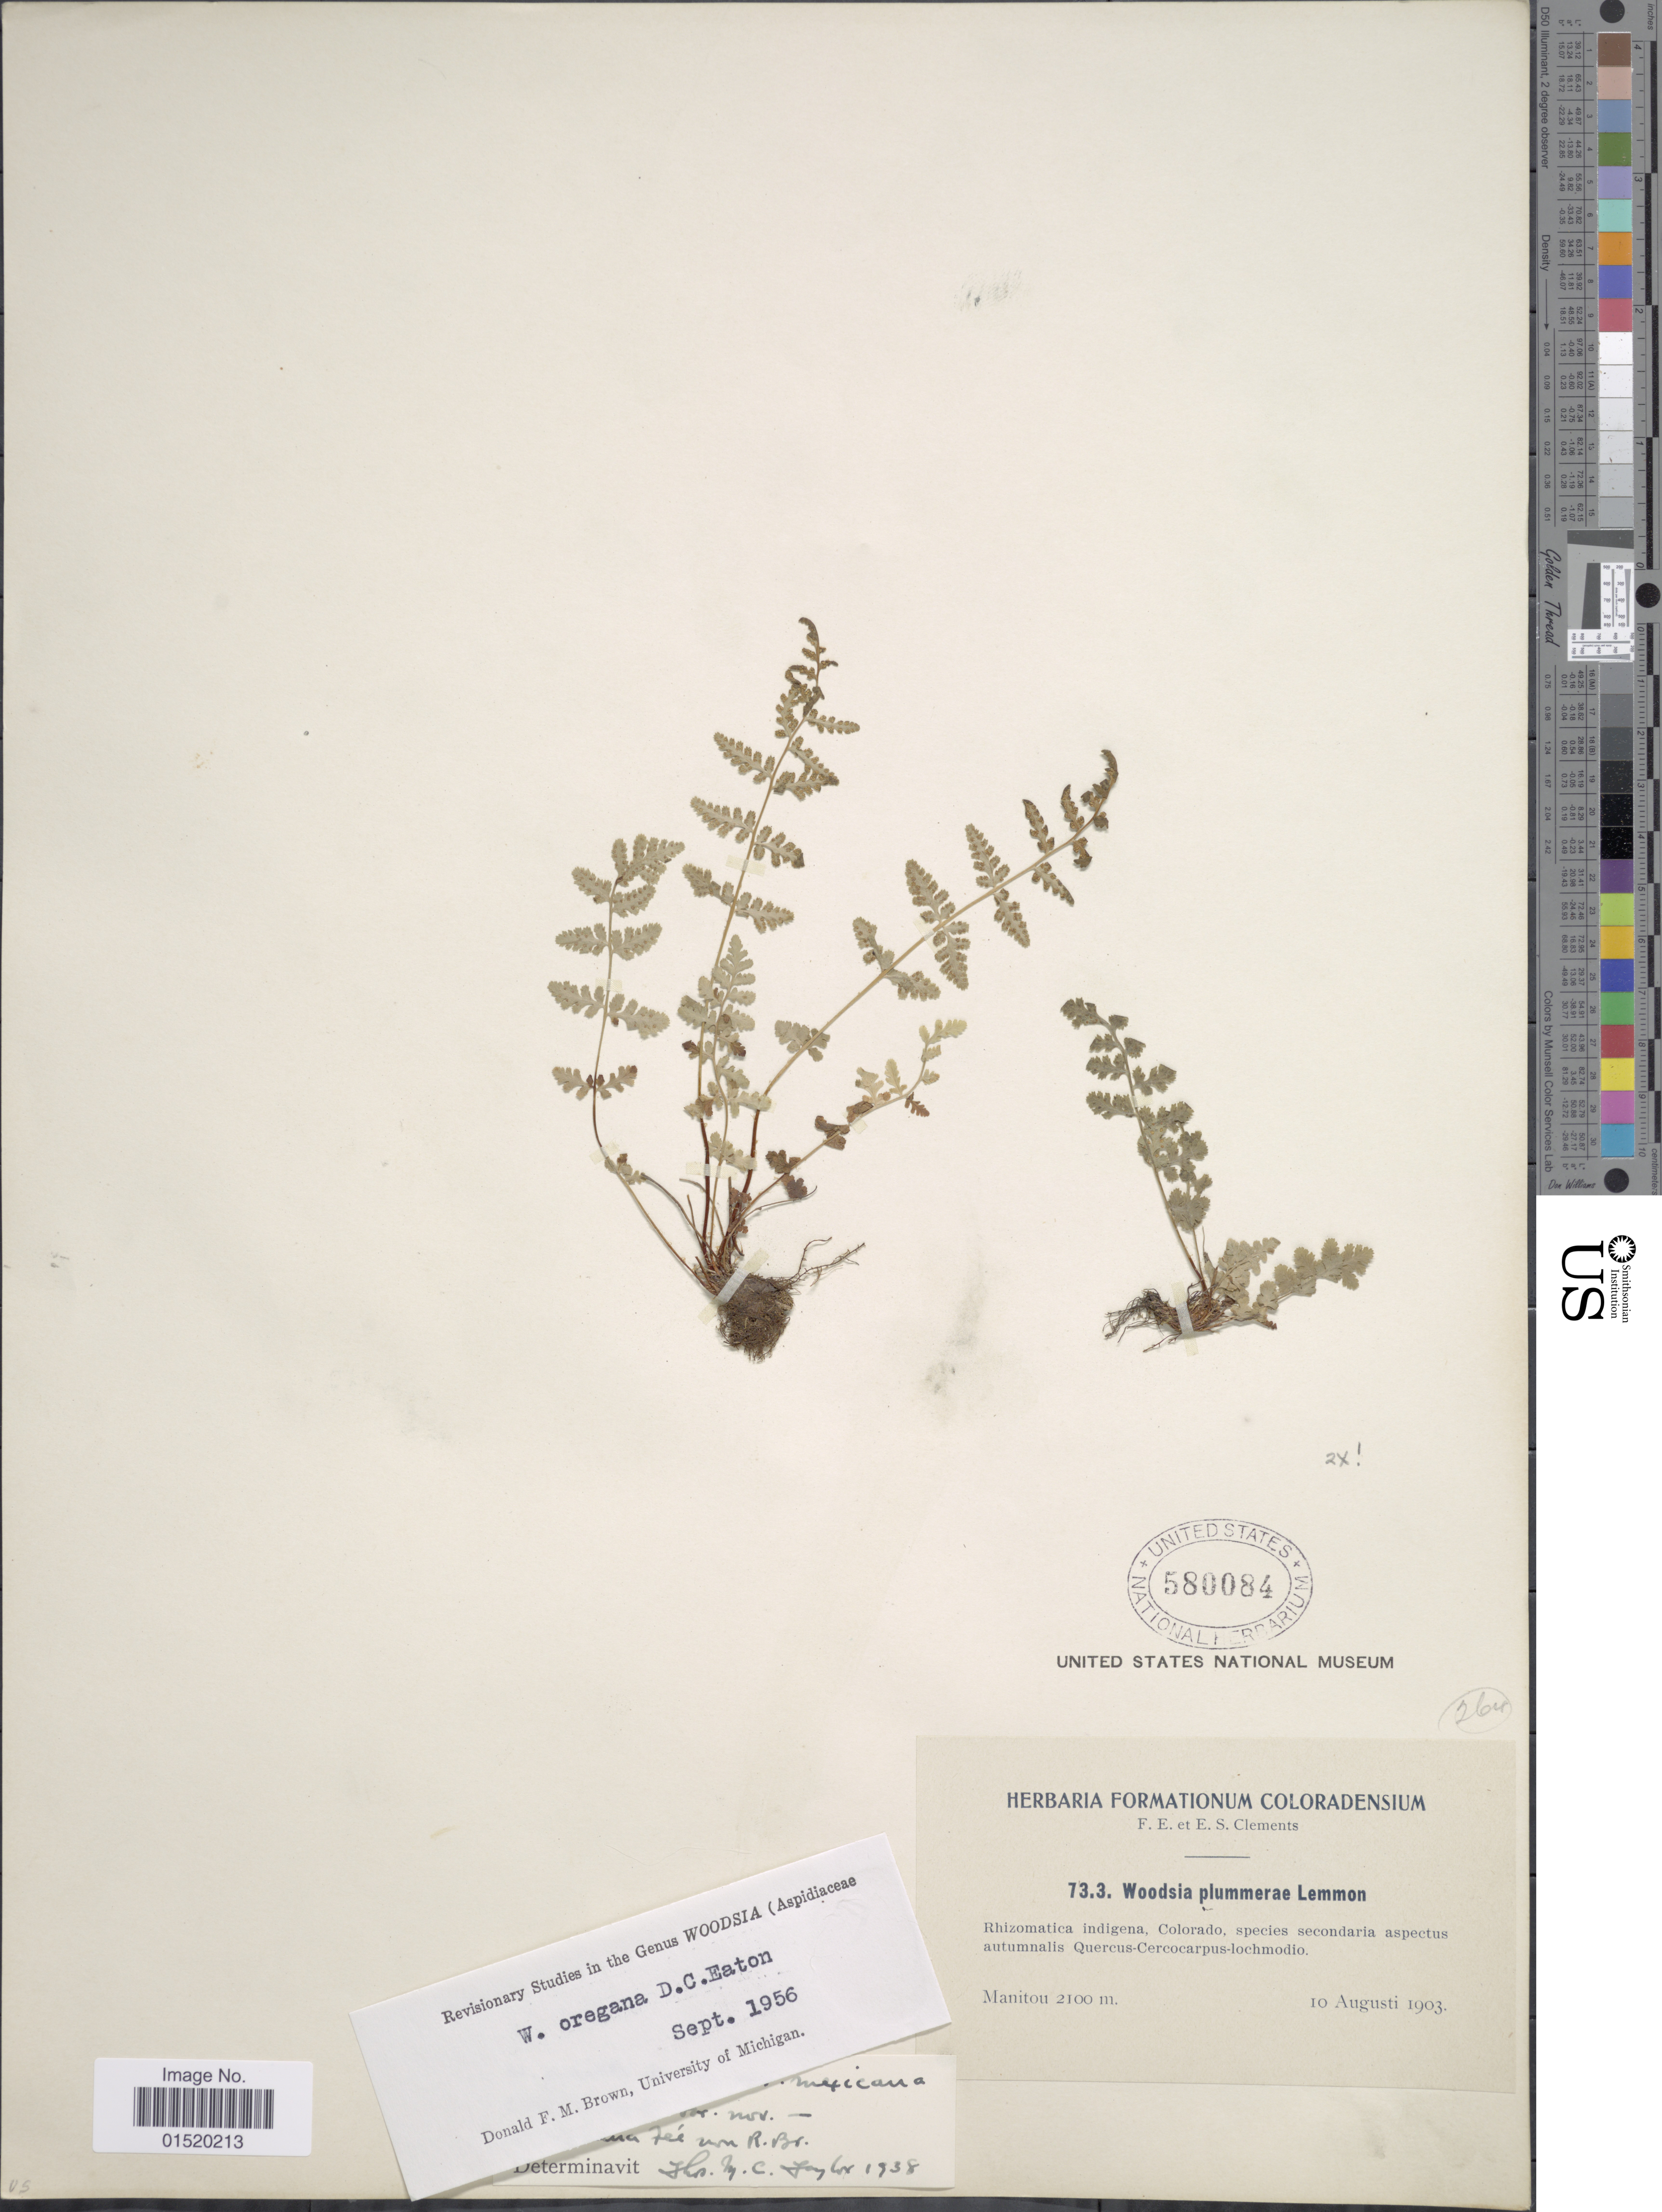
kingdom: Plantae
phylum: Tracheophyta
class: Polypodiopsida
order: Polypodiales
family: Woodsiaceae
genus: Woodsia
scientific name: Woodsia oregana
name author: D.C. Eaton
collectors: F. E. Clements & E. S. Clements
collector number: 73.3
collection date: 1903-08-10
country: United States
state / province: Colorado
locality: Manitou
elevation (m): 2100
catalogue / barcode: US 580084